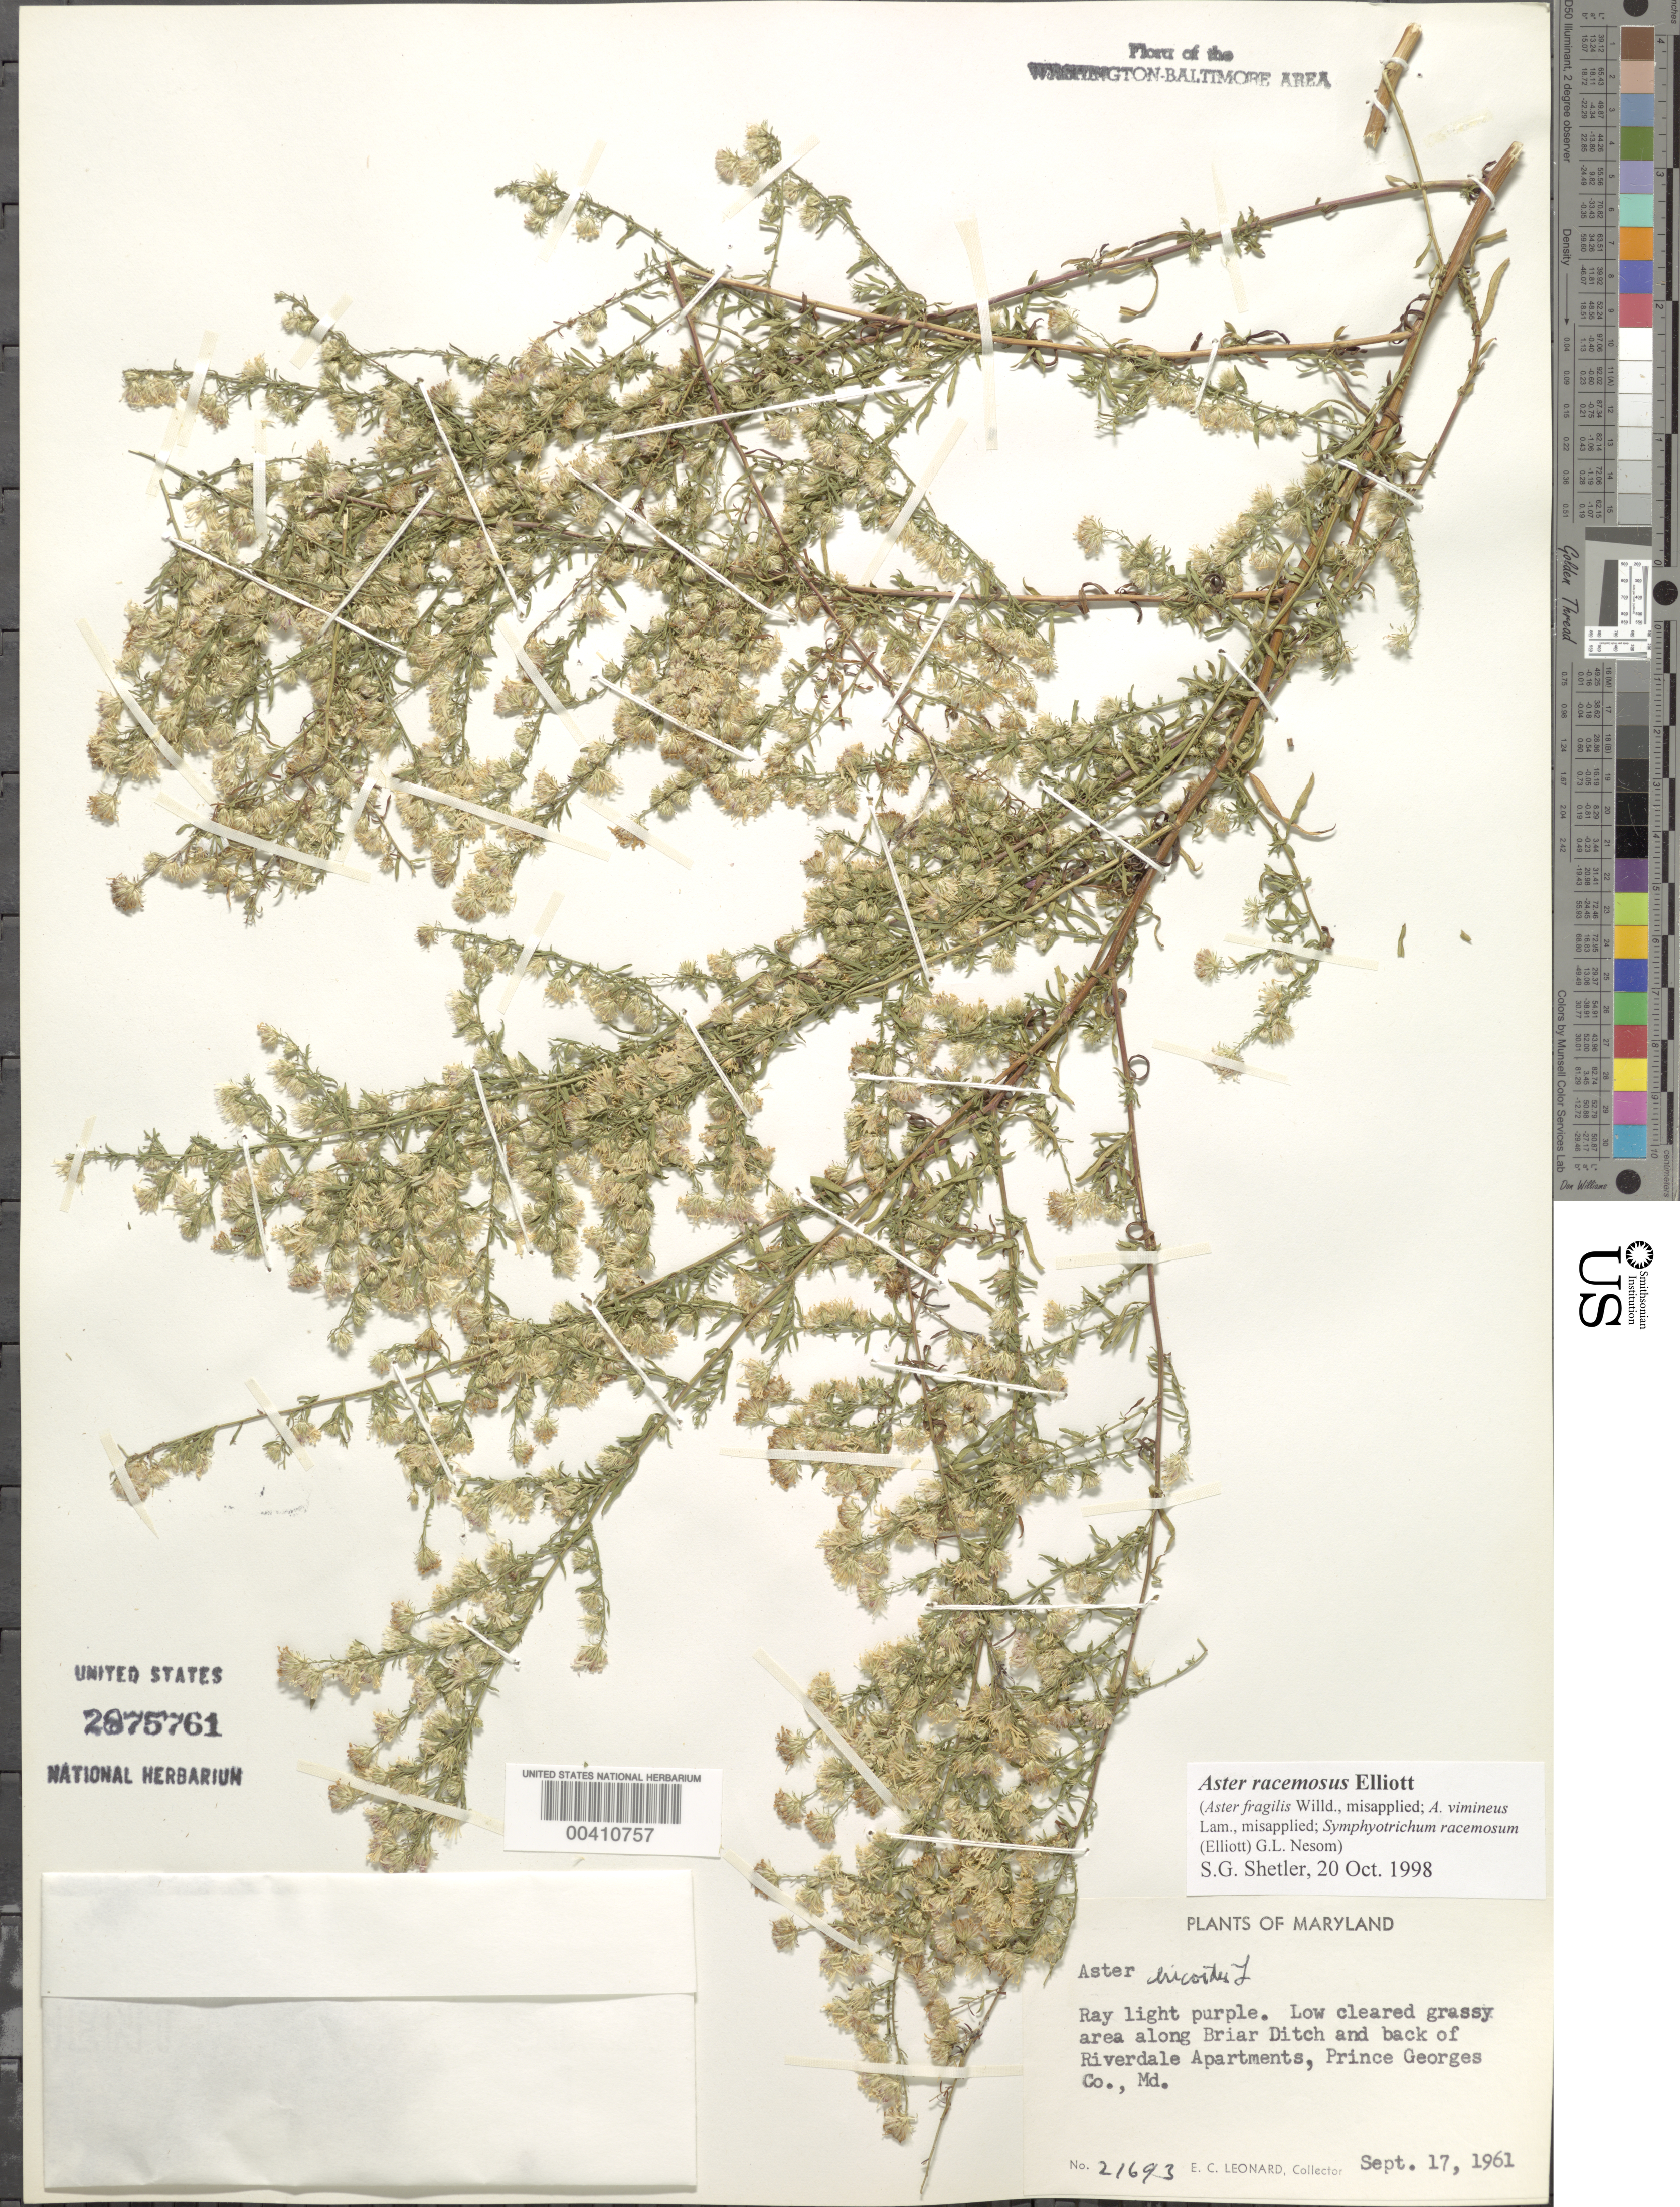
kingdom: Plantae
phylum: Tracheophyta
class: Magnoliopsida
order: Asterales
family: Asteraceae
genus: Symphyotrichum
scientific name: Symphyotrichum racemosum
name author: (Elliott) G.L. Nesom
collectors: E. C. Leonard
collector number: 21693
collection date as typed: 17 Sep 1961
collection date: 1961-09-17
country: United States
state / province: Maryland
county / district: Prince George's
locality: Briar Ditch, back of Riverdale Apartments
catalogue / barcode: US 2875761